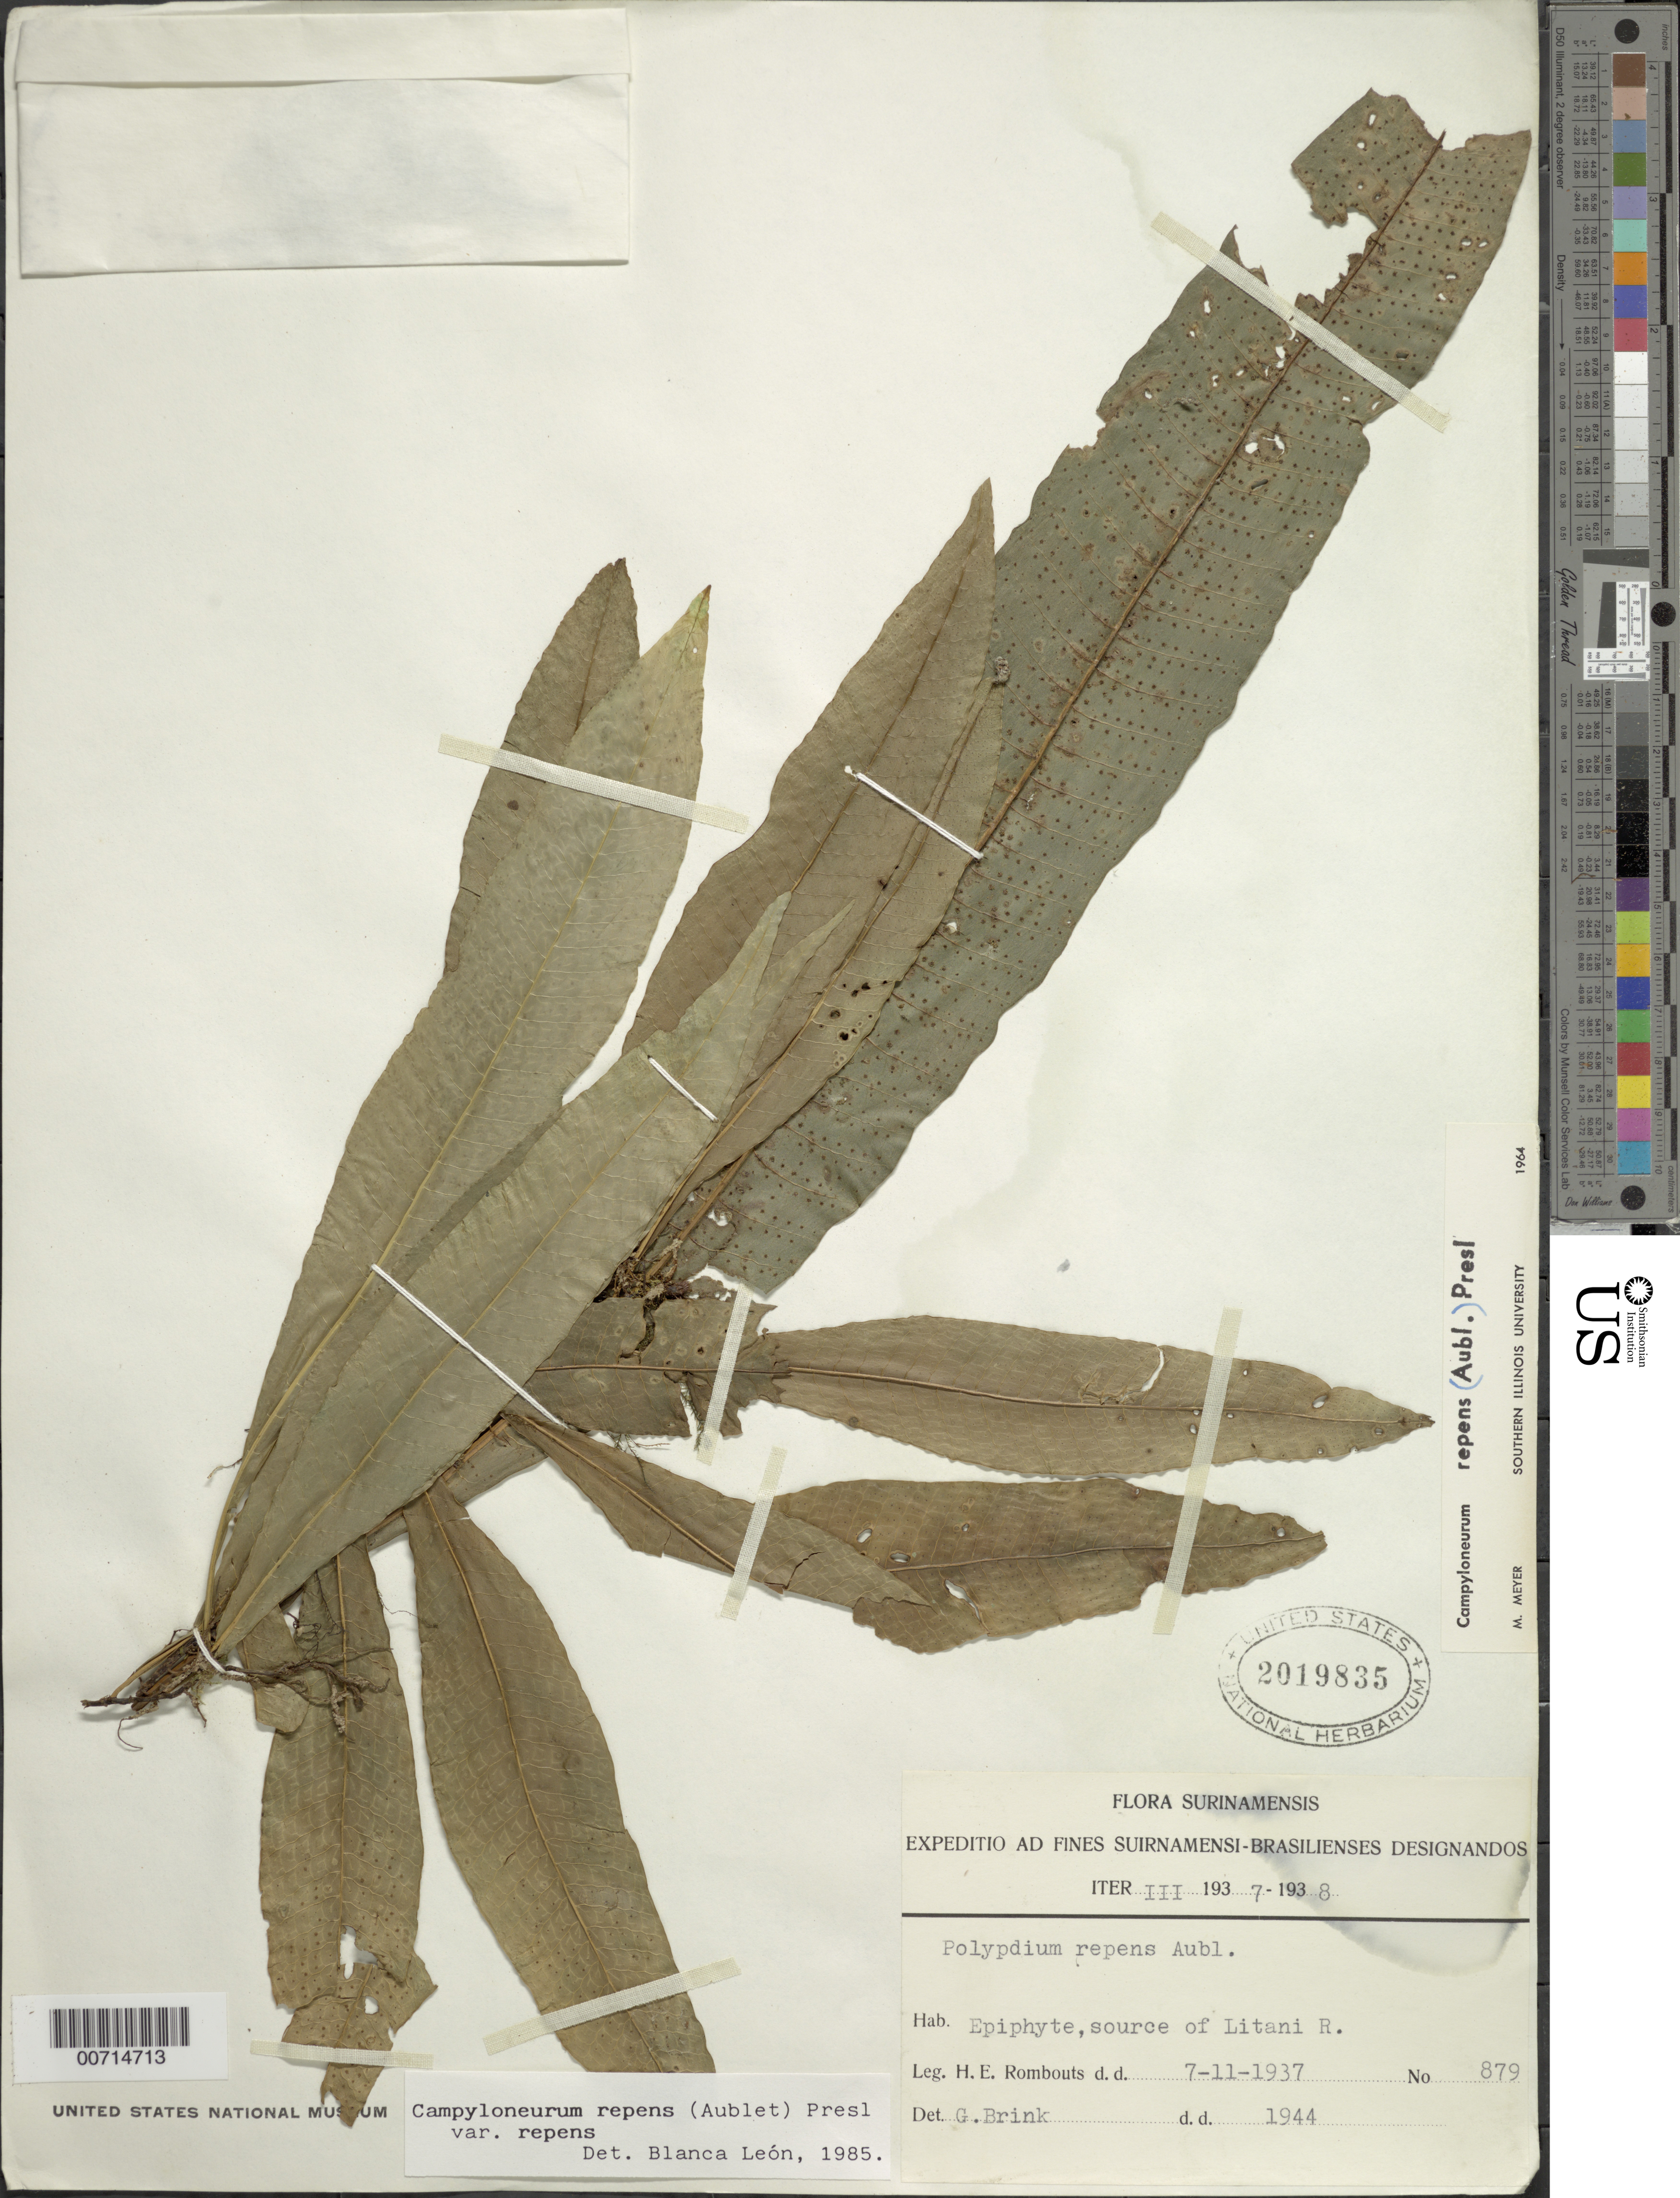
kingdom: Plantae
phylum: Tracheophyta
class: Polypodiopsida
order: Polypodiales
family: Polypodiaceae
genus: Campyloneurum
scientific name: Campyloneurum repens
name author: (Aubl.) C. Presl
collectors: H. Rombouts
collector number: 879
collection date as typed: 7-Nov-37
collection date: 1937-11-07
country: Suriname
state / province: Sipaliwini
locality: Litani R., at source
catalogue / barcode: US 2019835